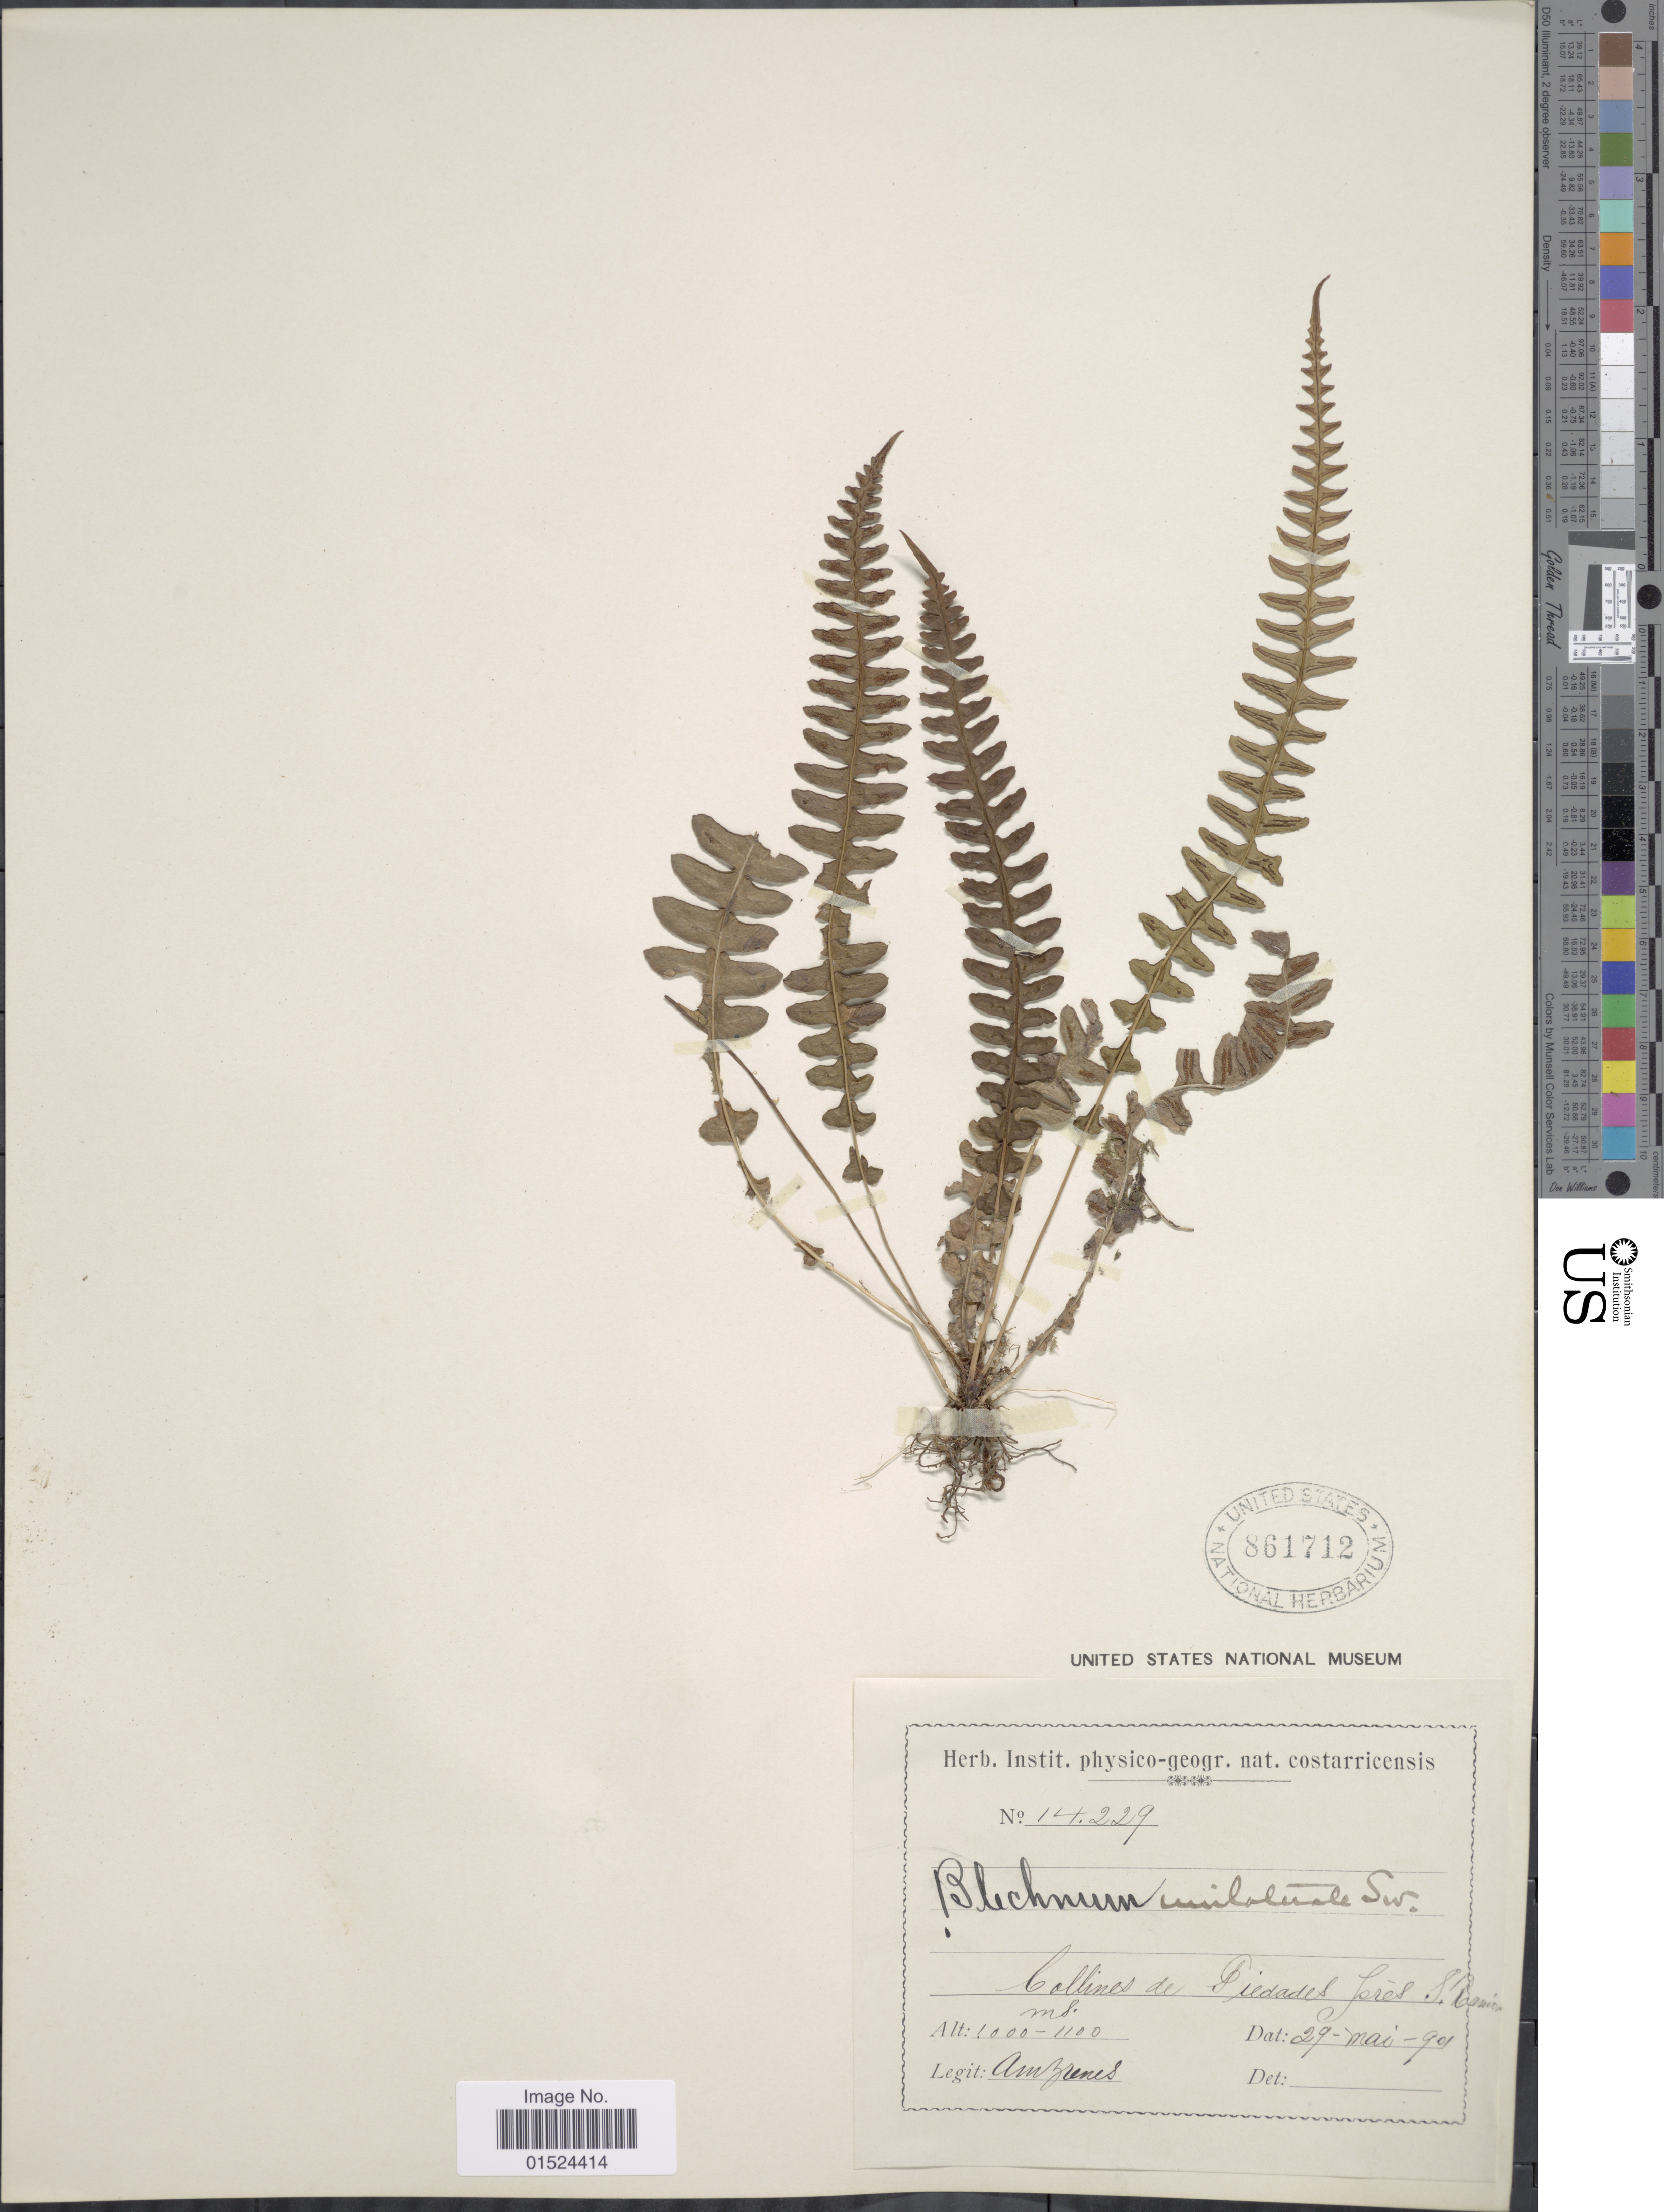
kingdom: Plantae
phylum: Tracheophyta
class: Polypodiopsida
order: Polypodiales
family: Blechnaceae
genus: Blechnum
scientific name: Blechnum polypodioides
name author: Raddi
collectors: A. Brenes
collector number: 14229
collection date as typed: Transcribed d/m/y: 29/5/901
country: Costa Rica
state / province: Alajuela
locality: Collines de Piedades près S. Ramón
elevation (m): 1000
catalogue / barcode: US 861712